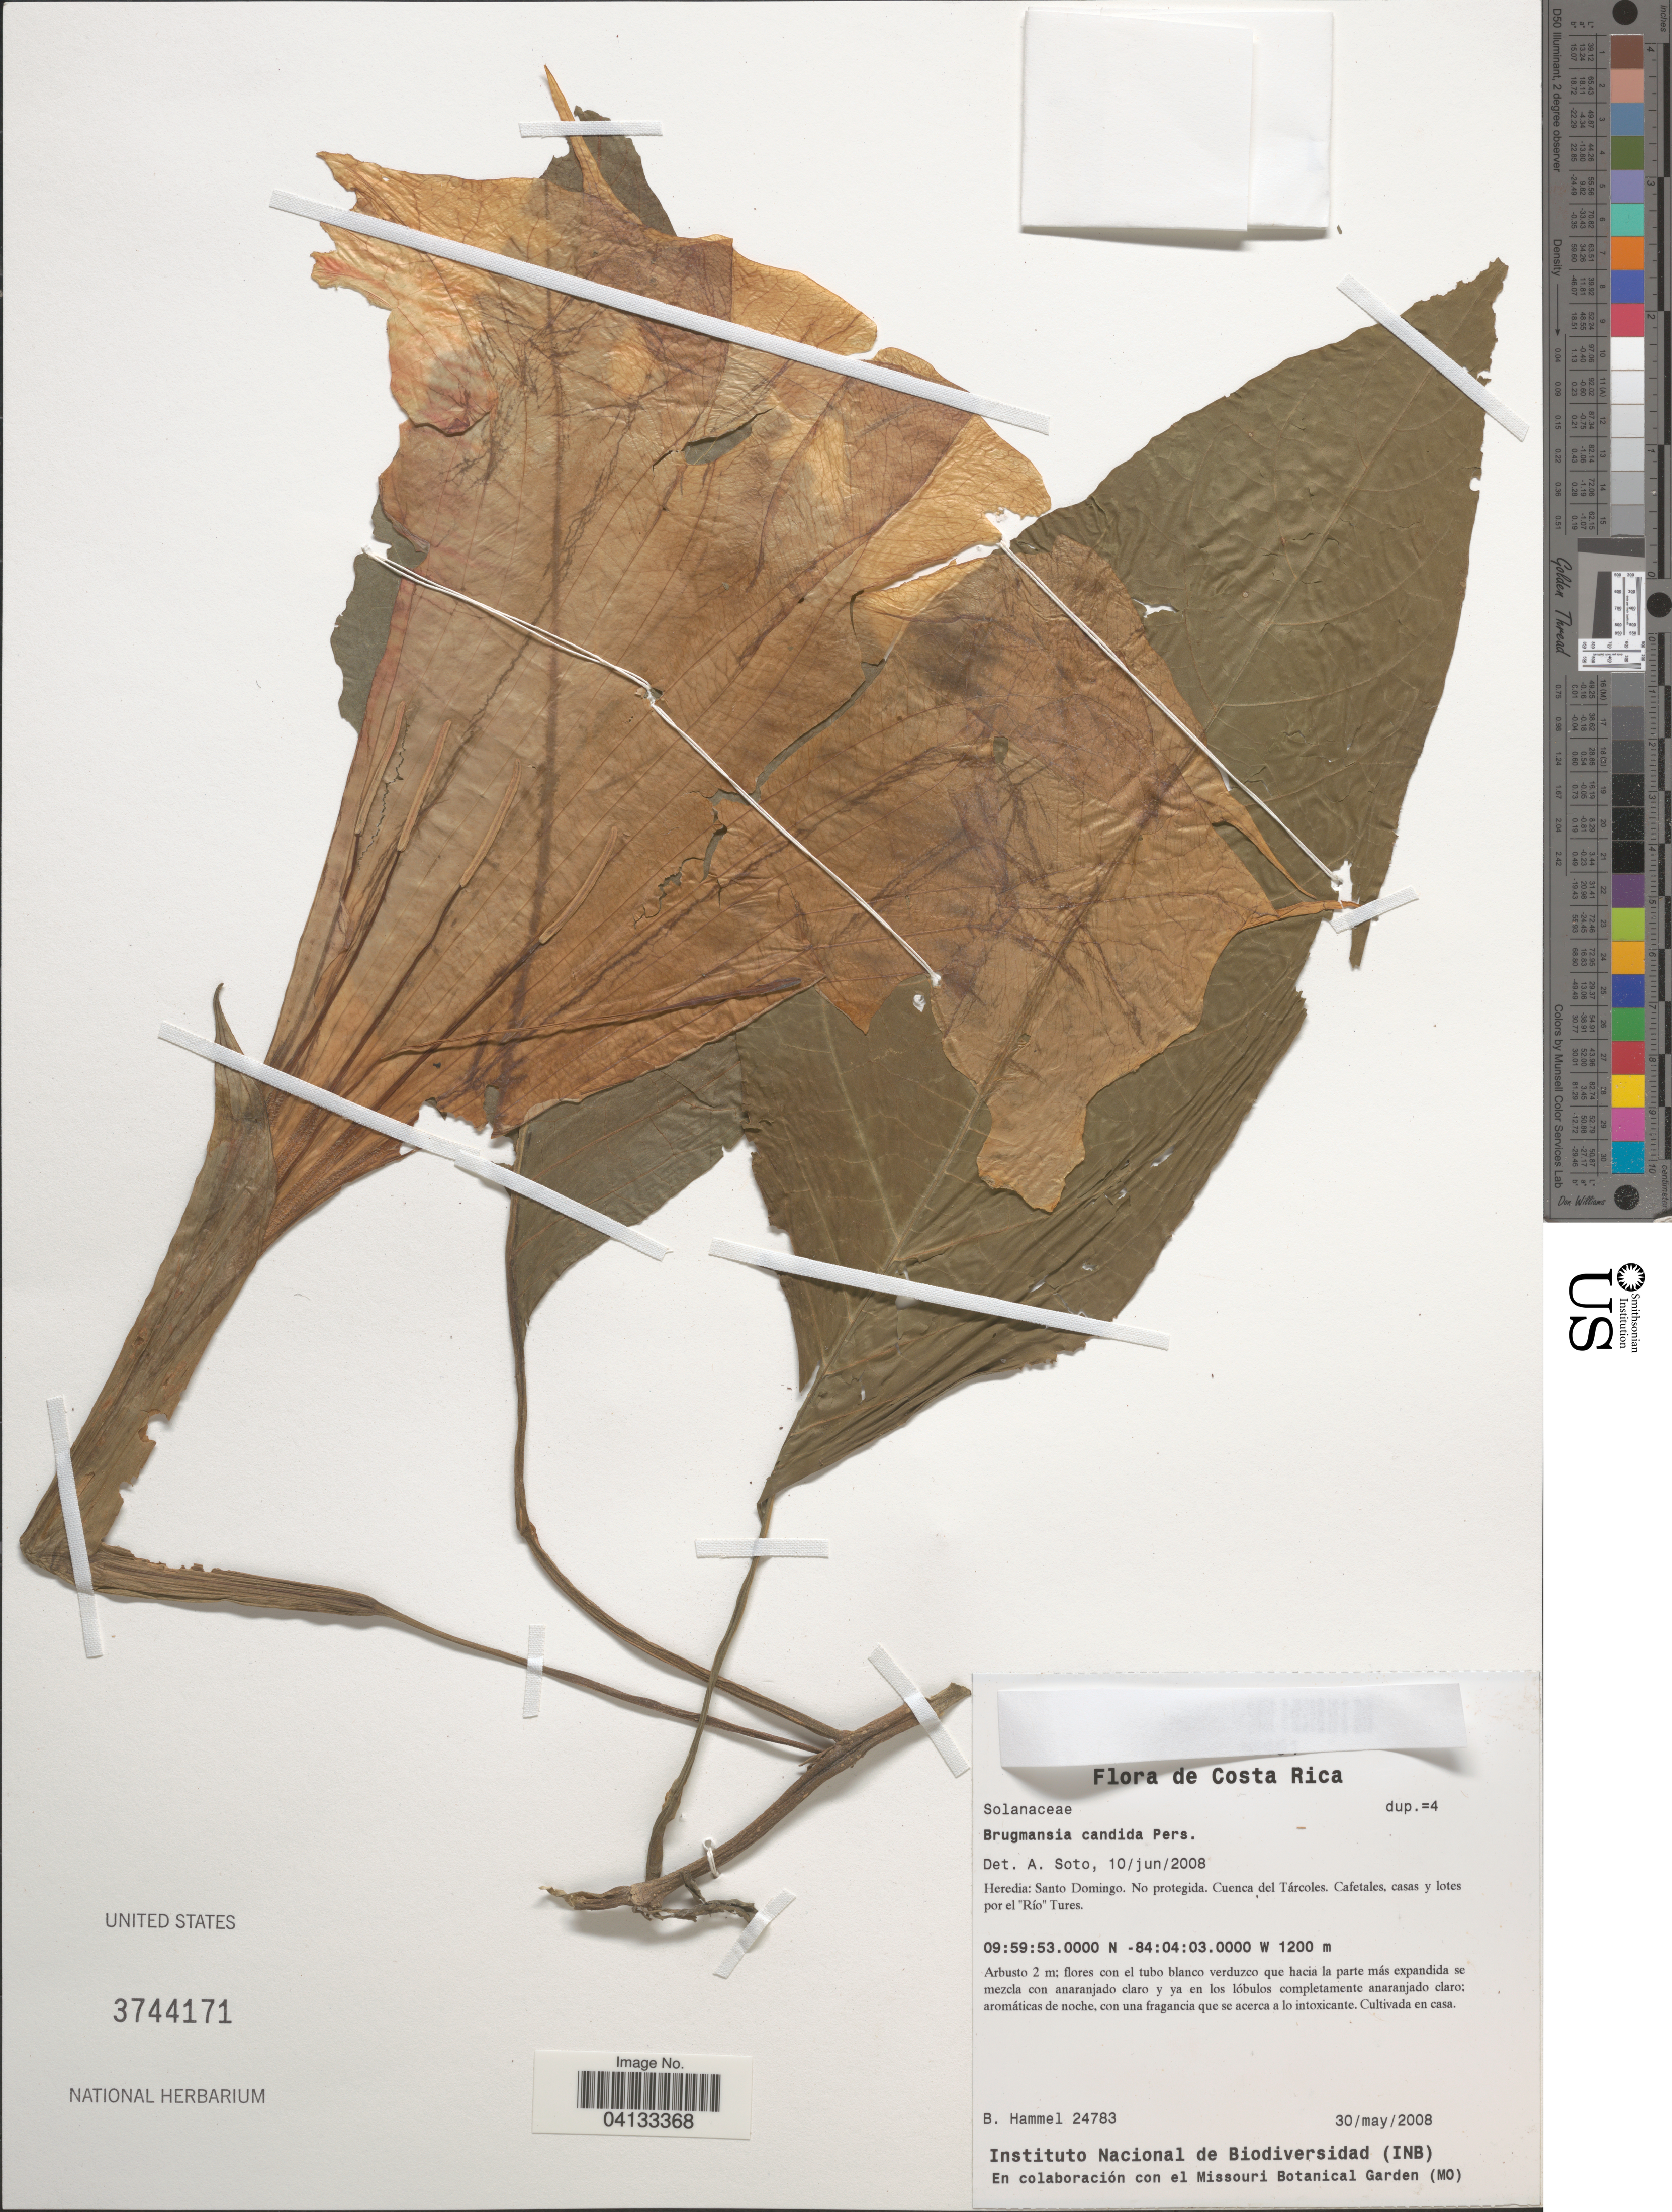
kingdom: Plantae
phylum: Tracheophyta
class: Magnoliopsida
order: Solanales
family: Solanaceae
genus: Brugmansia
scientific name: Brugmansia x candida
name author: Pers.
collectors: B. Hammel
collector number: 24783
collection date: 2008-05-30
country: Costa Rica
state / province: Heredia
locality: Santo Domingo. No protegida. Cuenca del Tárcoles. Cafetales, casas y lotes por el "Río" Tures.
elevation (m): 1200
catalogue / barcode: US 3744171